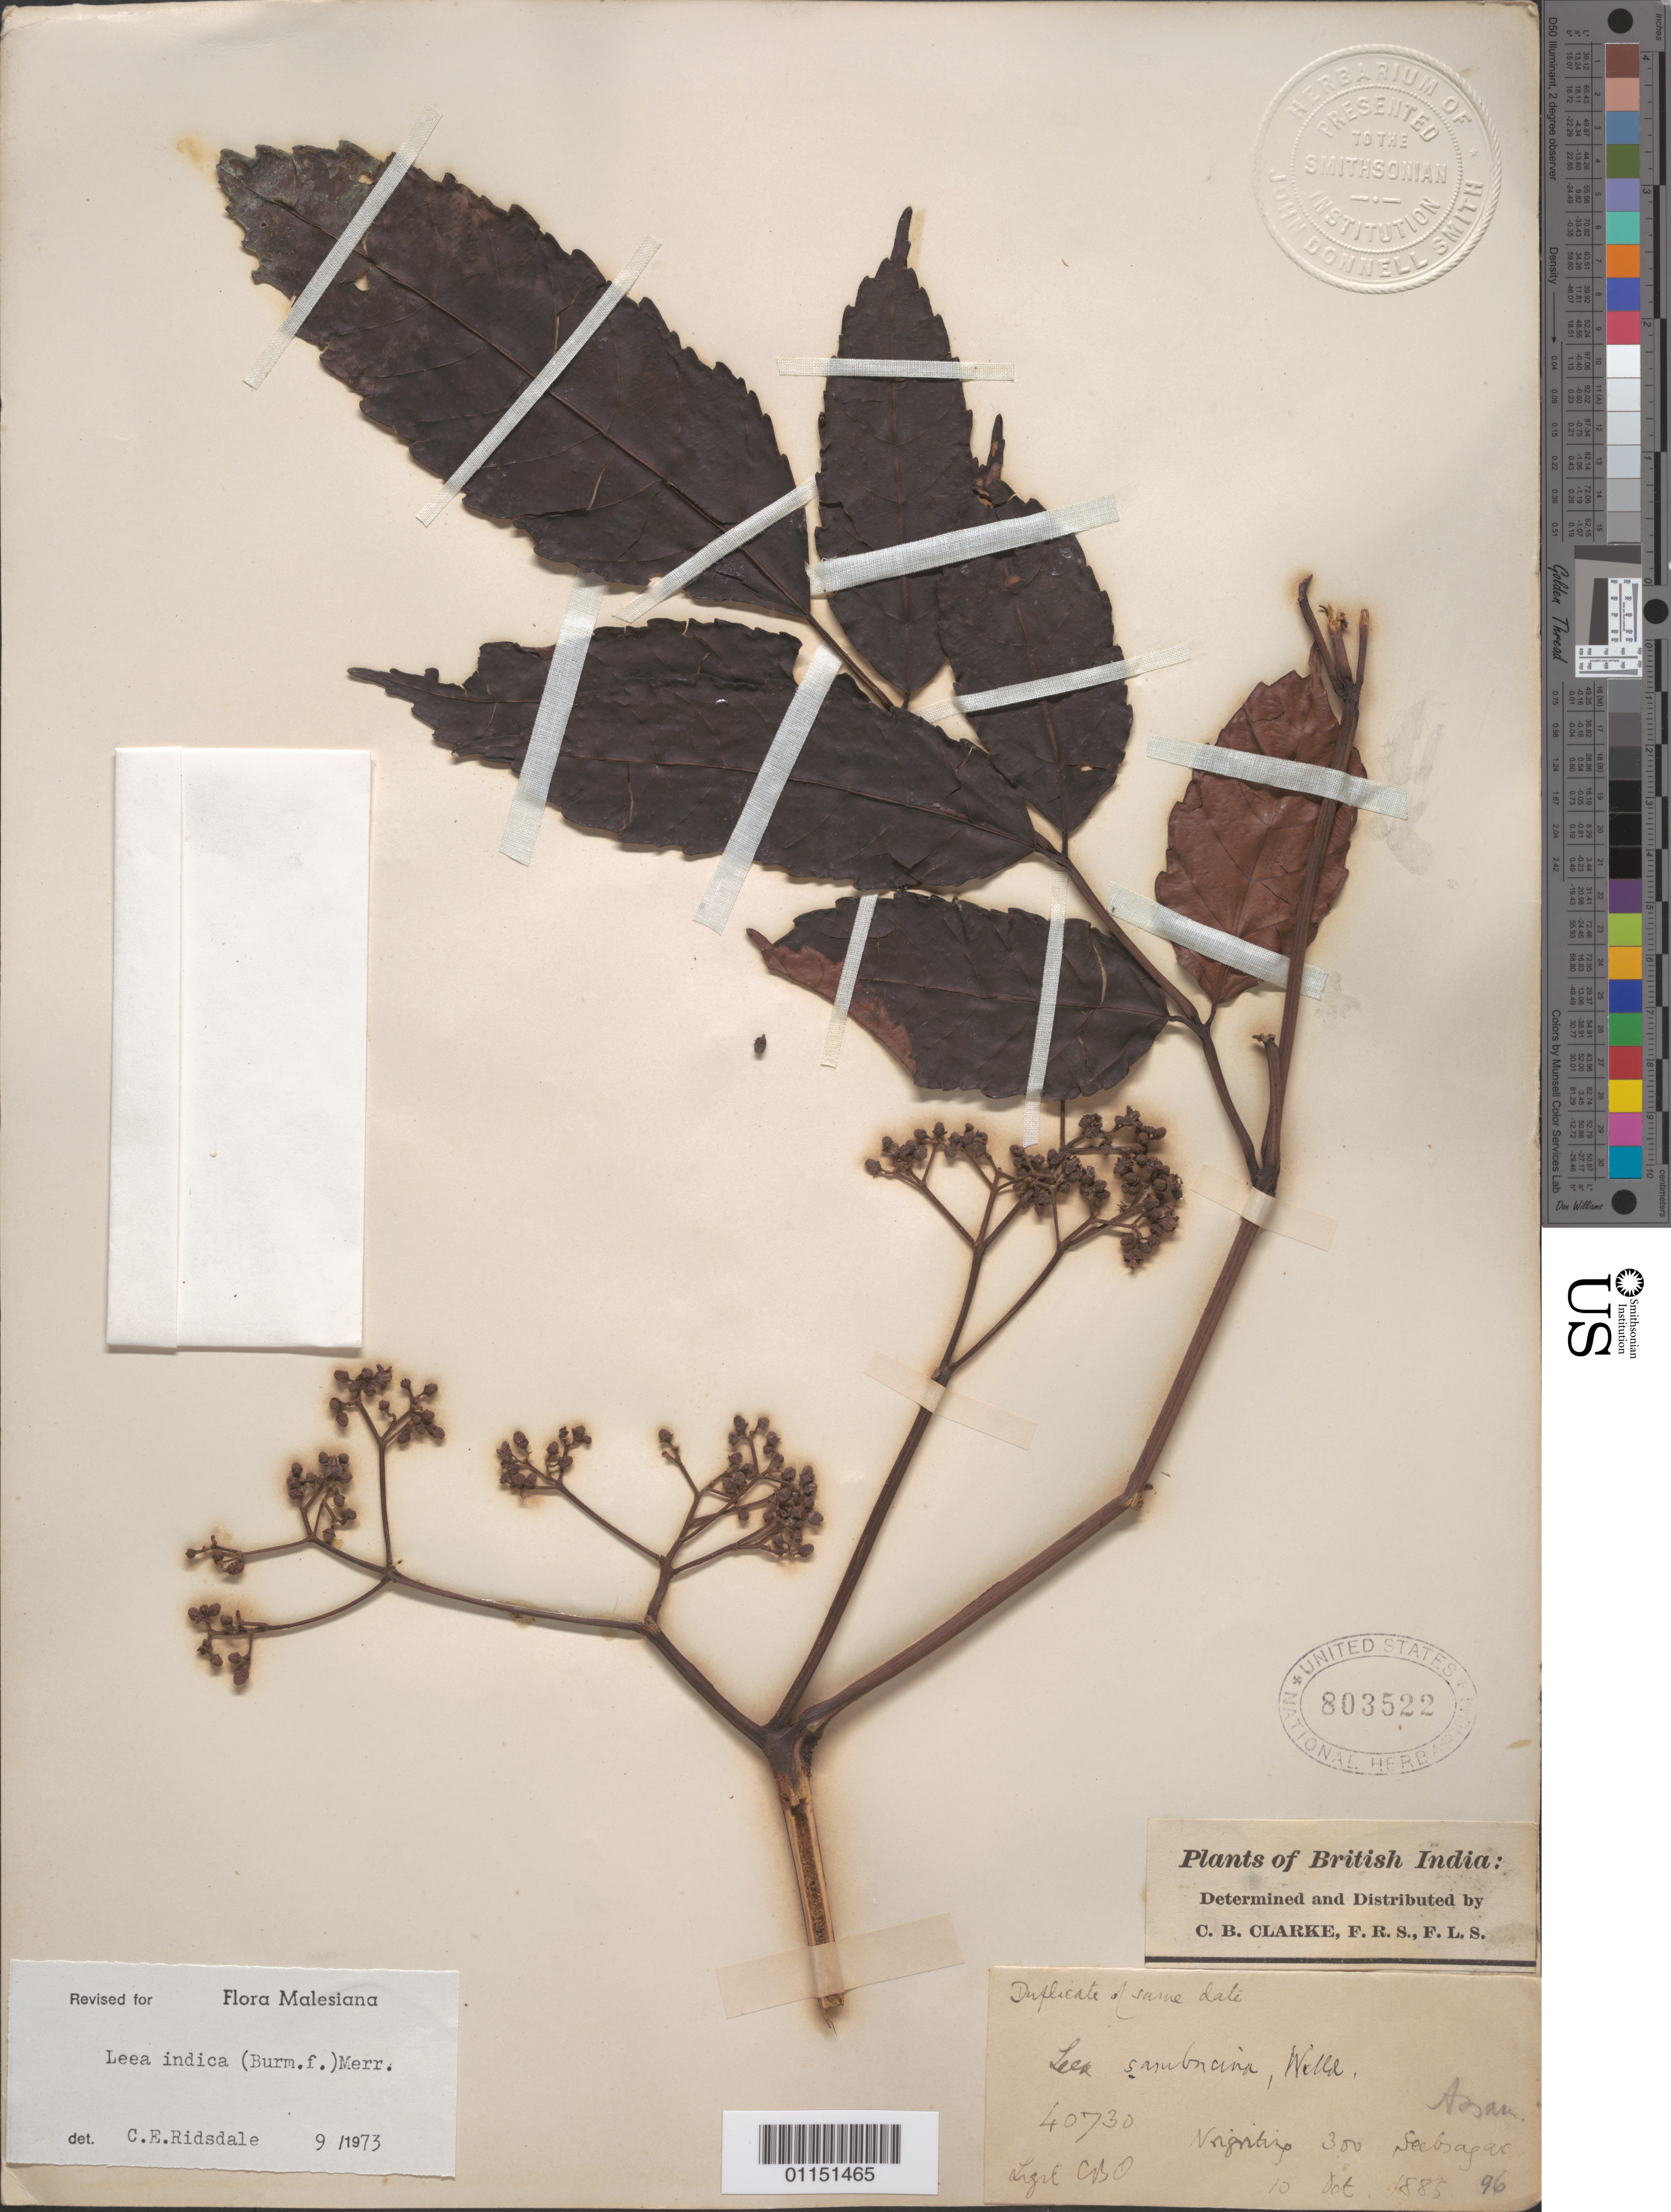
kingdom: Plantae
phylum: Tracheophyta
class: Magnoliopsida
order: Vitales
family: Vitaceae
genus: Leea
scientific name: Leea indica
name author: (Burm. f.) Merr.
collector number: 40730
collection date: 1883-10-10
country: India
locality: British India.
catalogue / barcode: US 803522